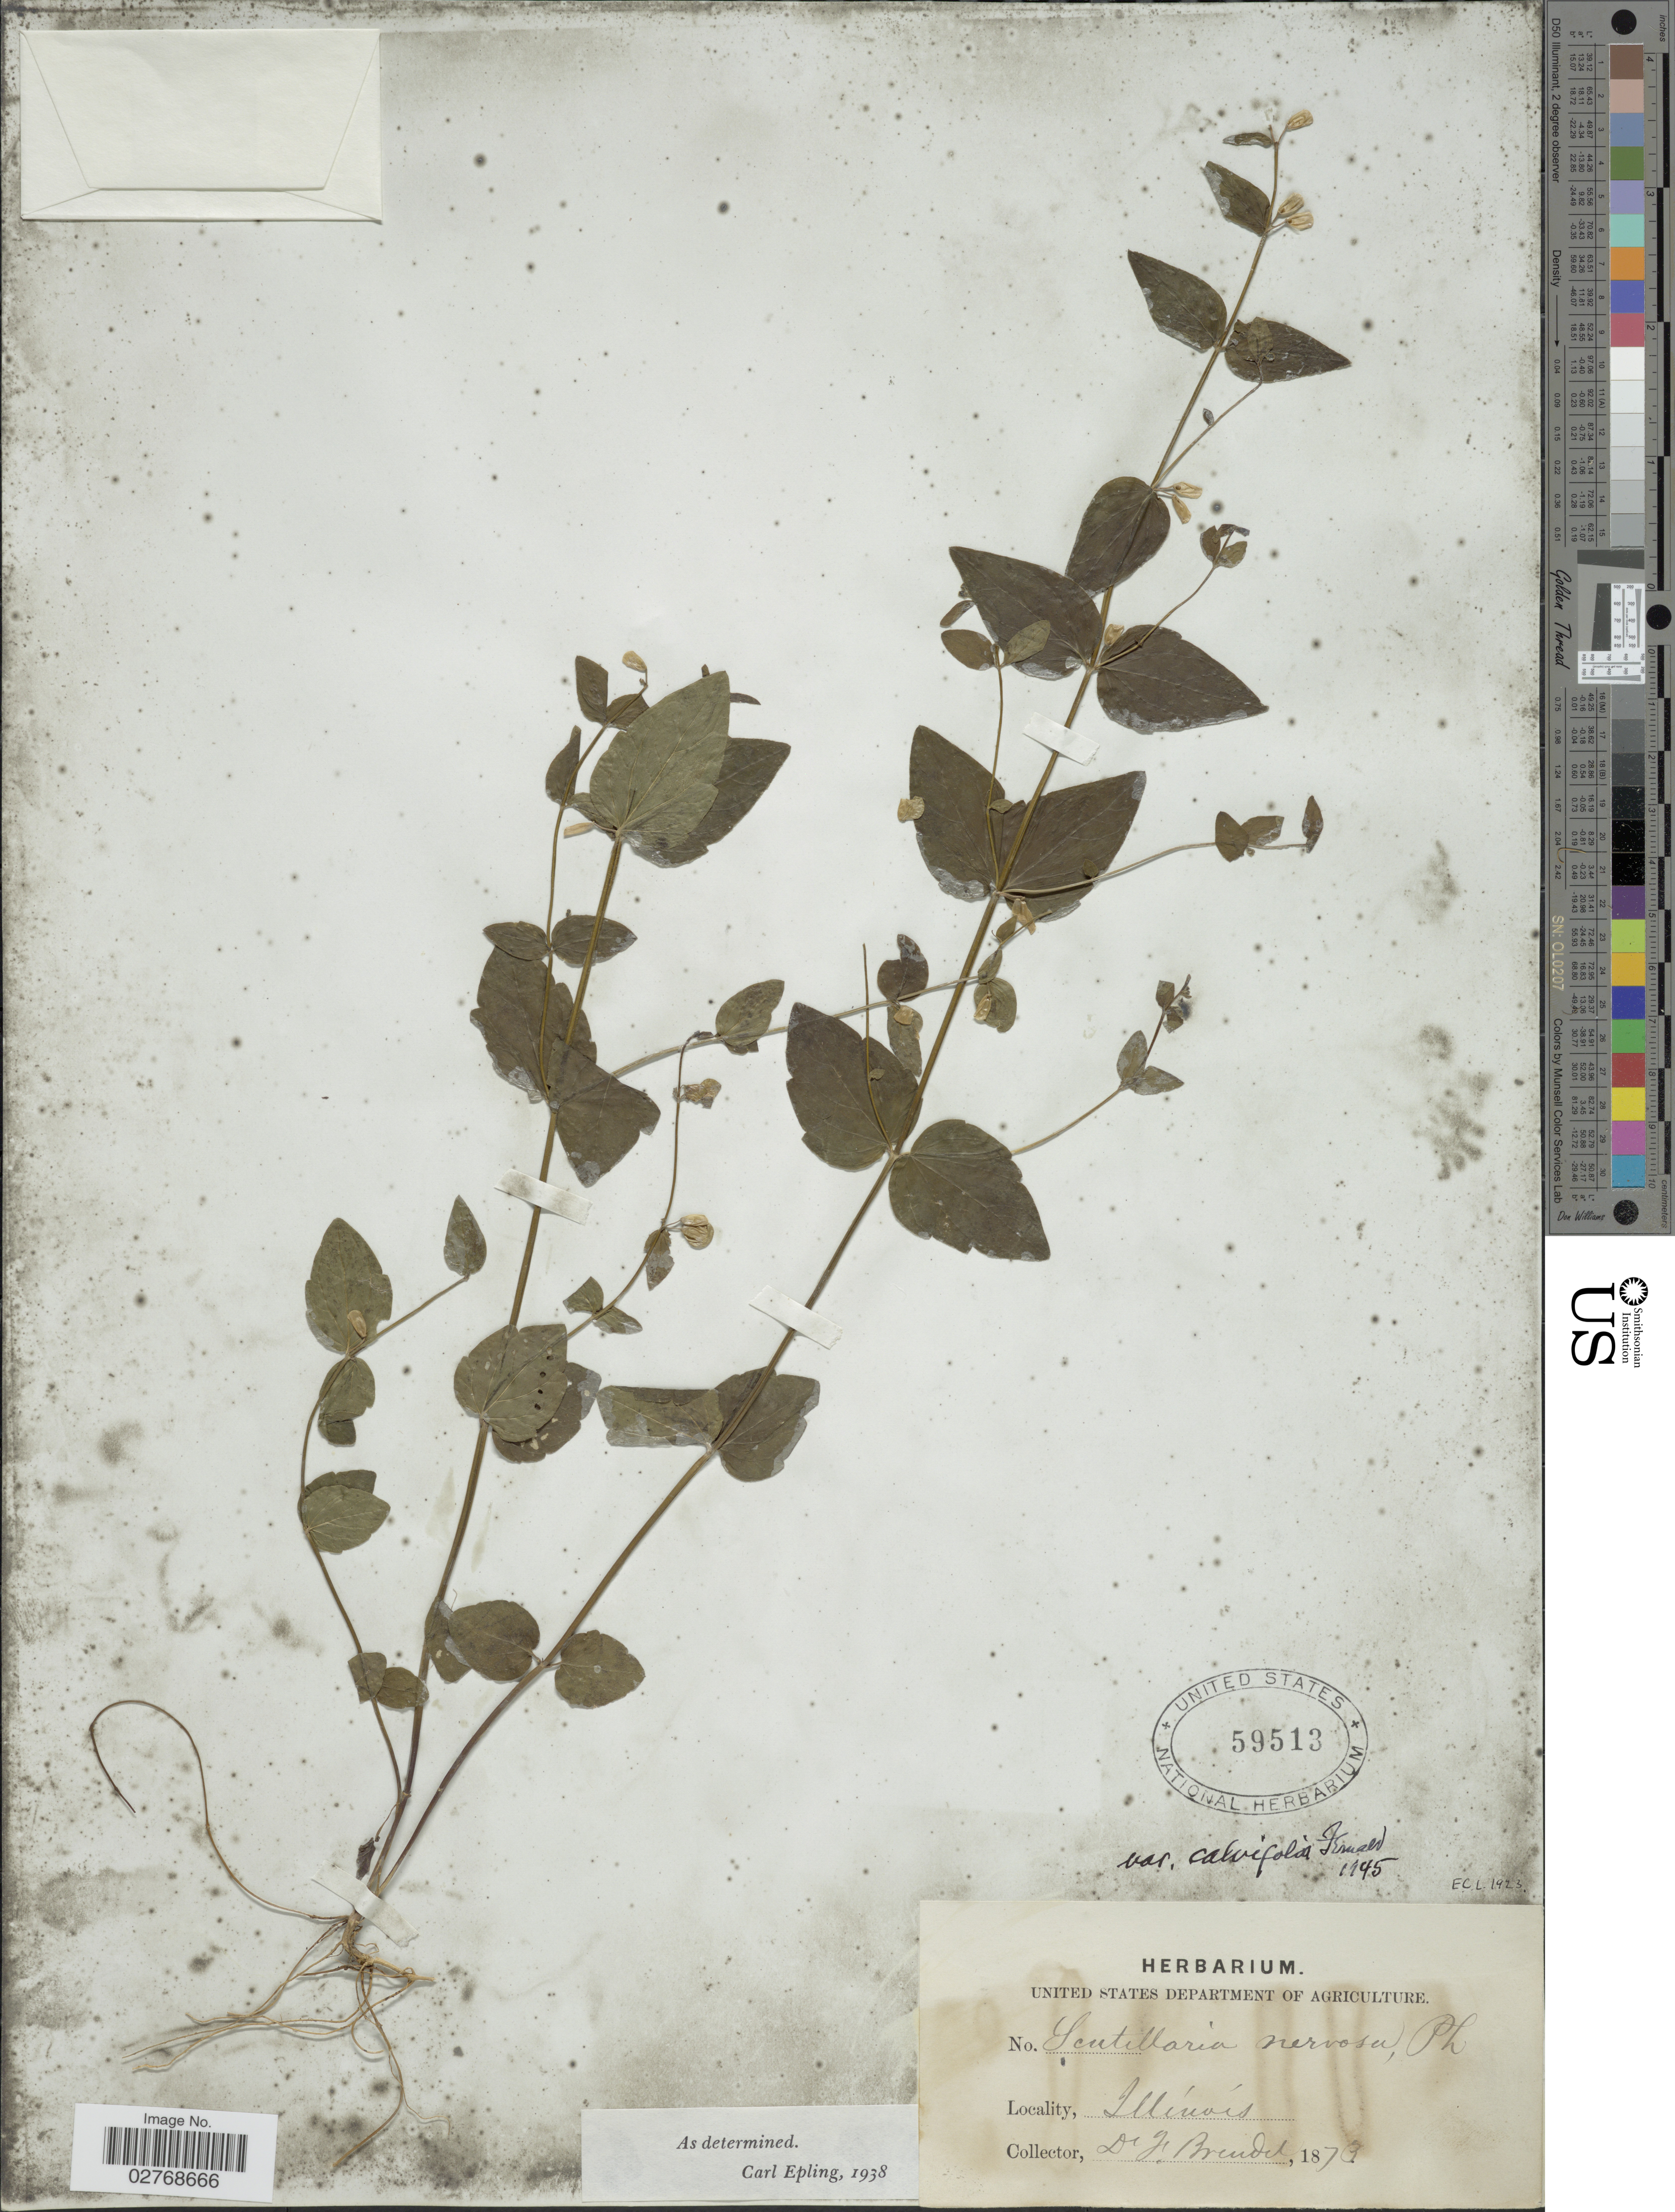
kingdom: Plantae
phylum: Tracheophyta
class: Magnoliopsida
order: Lamiales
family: Lamiaceae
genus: Scutellaria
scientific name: Scutellaria nervosa var. calvifolia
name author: Fernald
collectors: F. Brendel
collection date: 1873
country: United States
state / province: Illinois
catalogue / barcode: US 59513